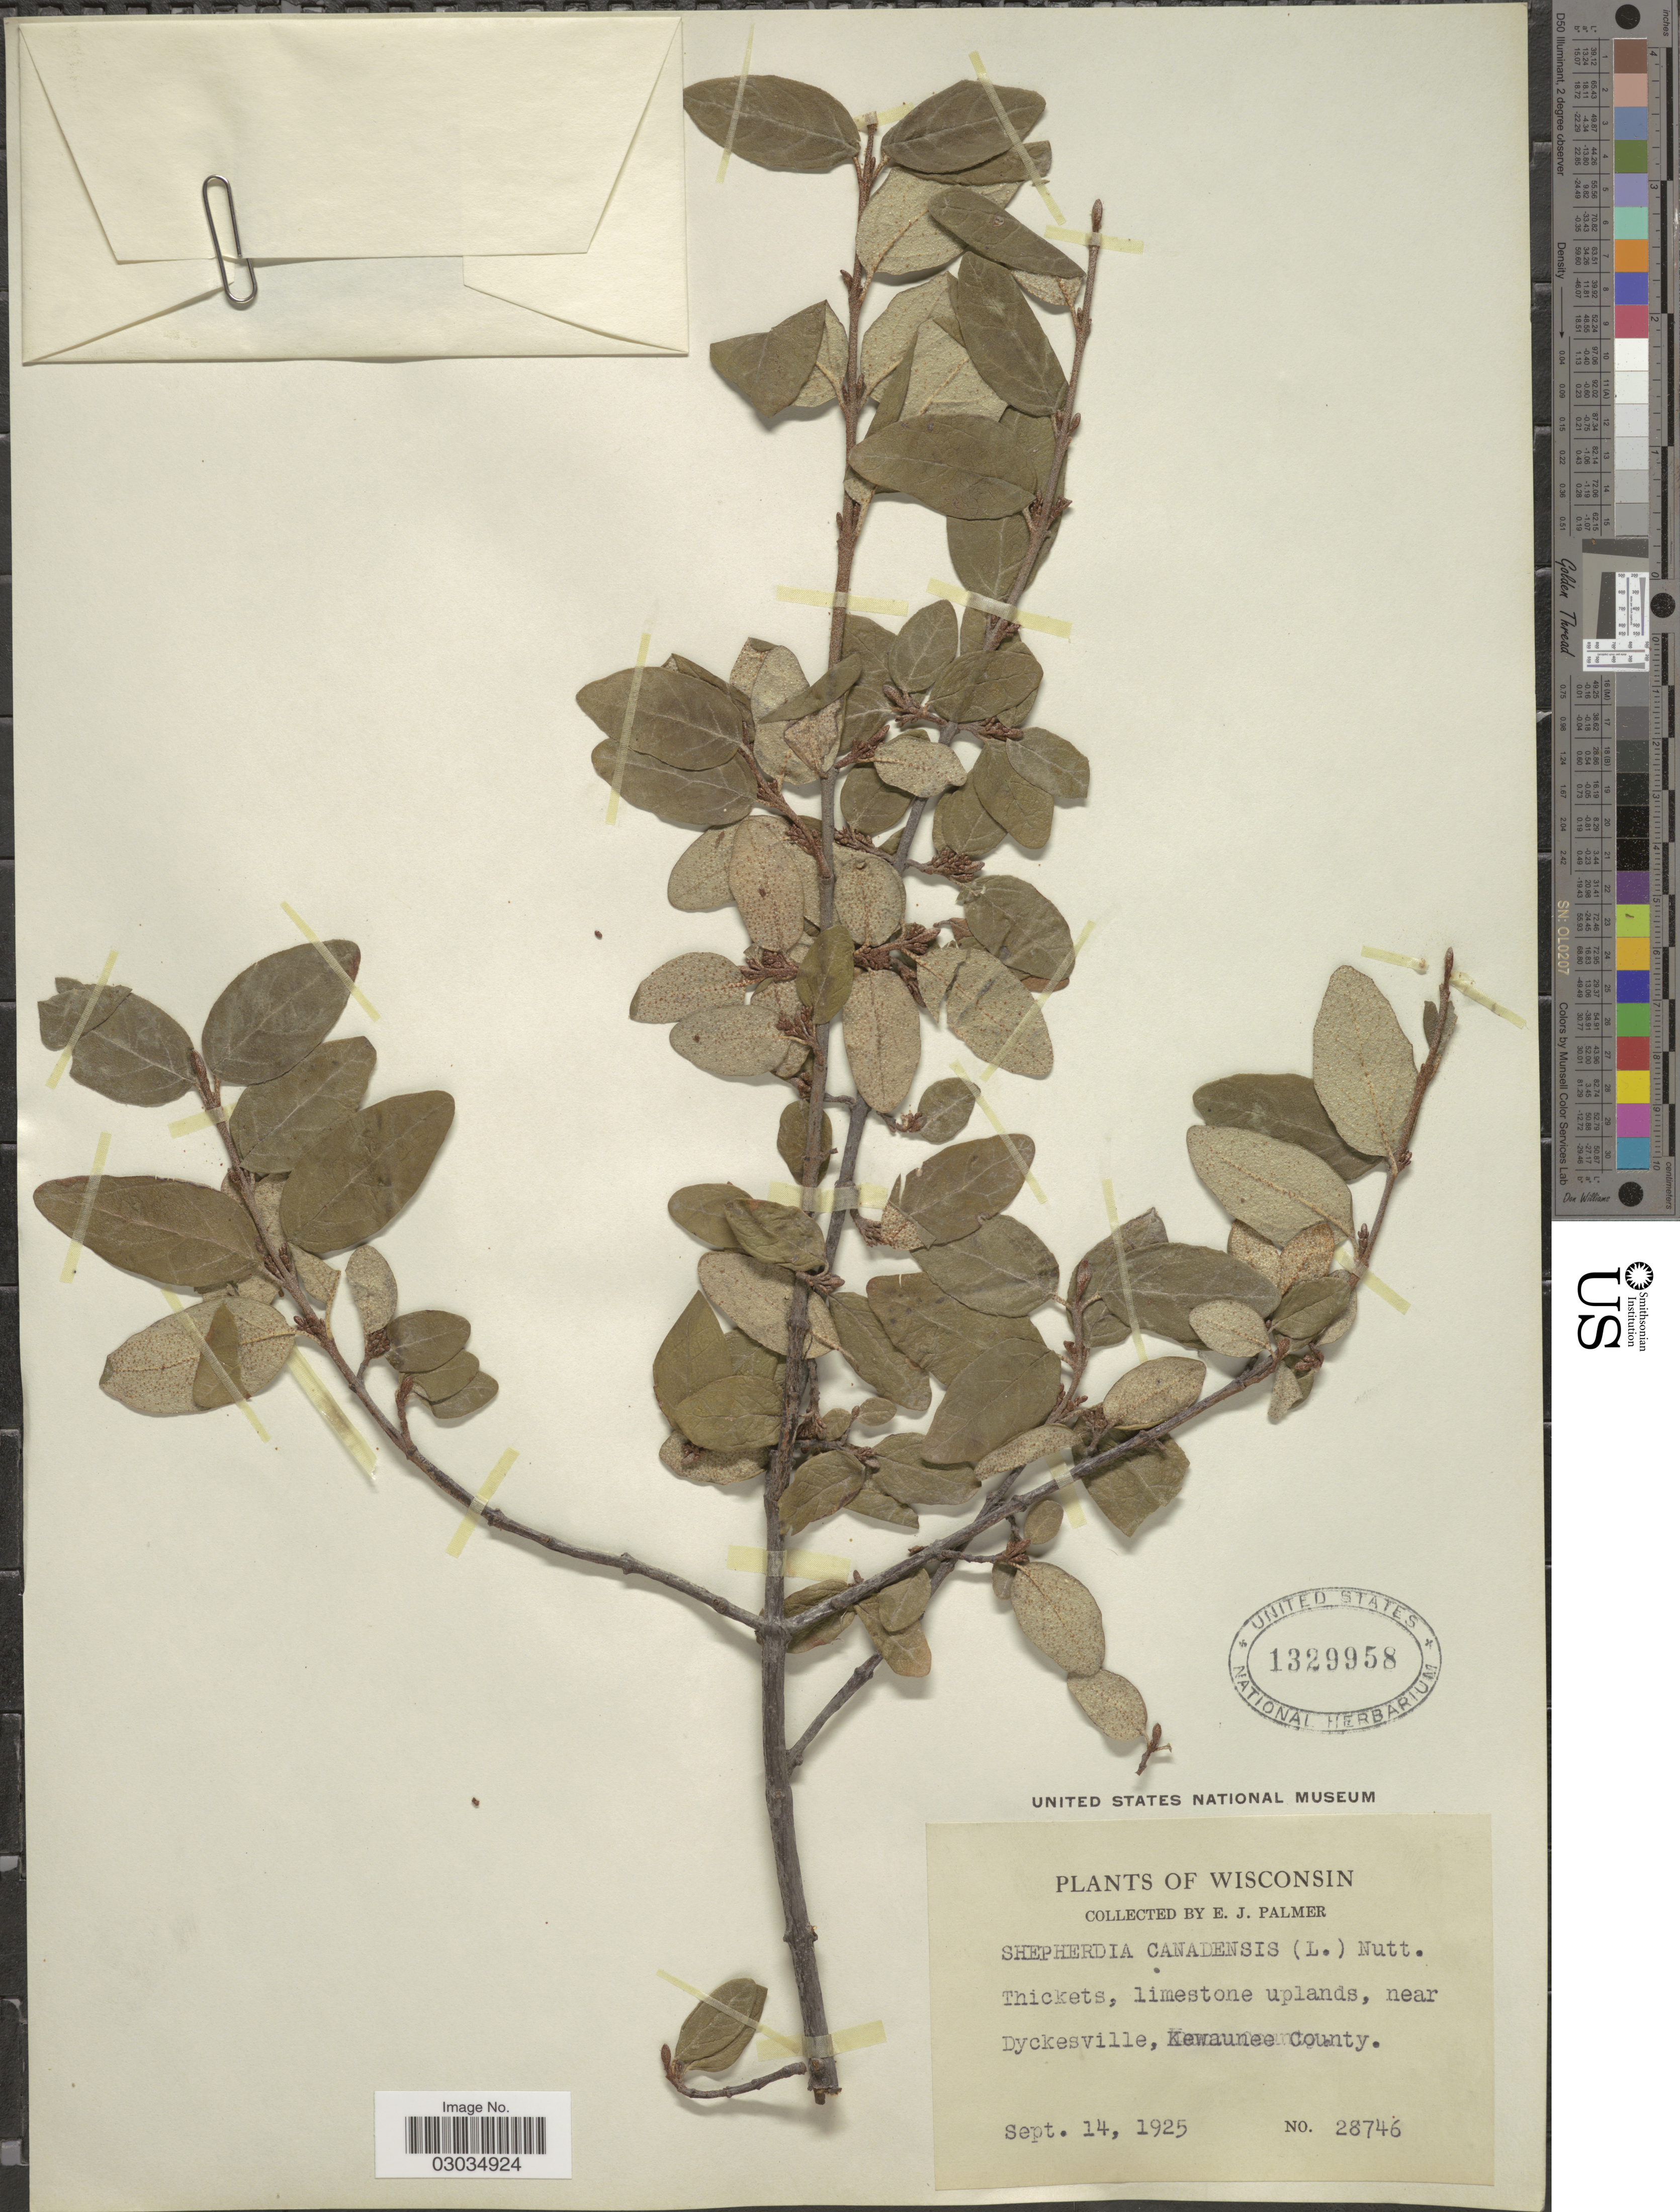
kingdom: Plantae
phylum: Tracheophyta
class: Magnoliopsida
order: Rosales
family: Elaeagnaceae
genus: Shepherdia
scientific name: Shepherdia canadensis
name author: (L.) Nutt.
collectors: E. J. Palmer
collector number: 28746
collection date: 1925-09-14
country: United States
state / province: Wisconsin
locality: Limestone uplands, near Dyckesville, Kewaunee County.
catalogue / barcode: US 1329958